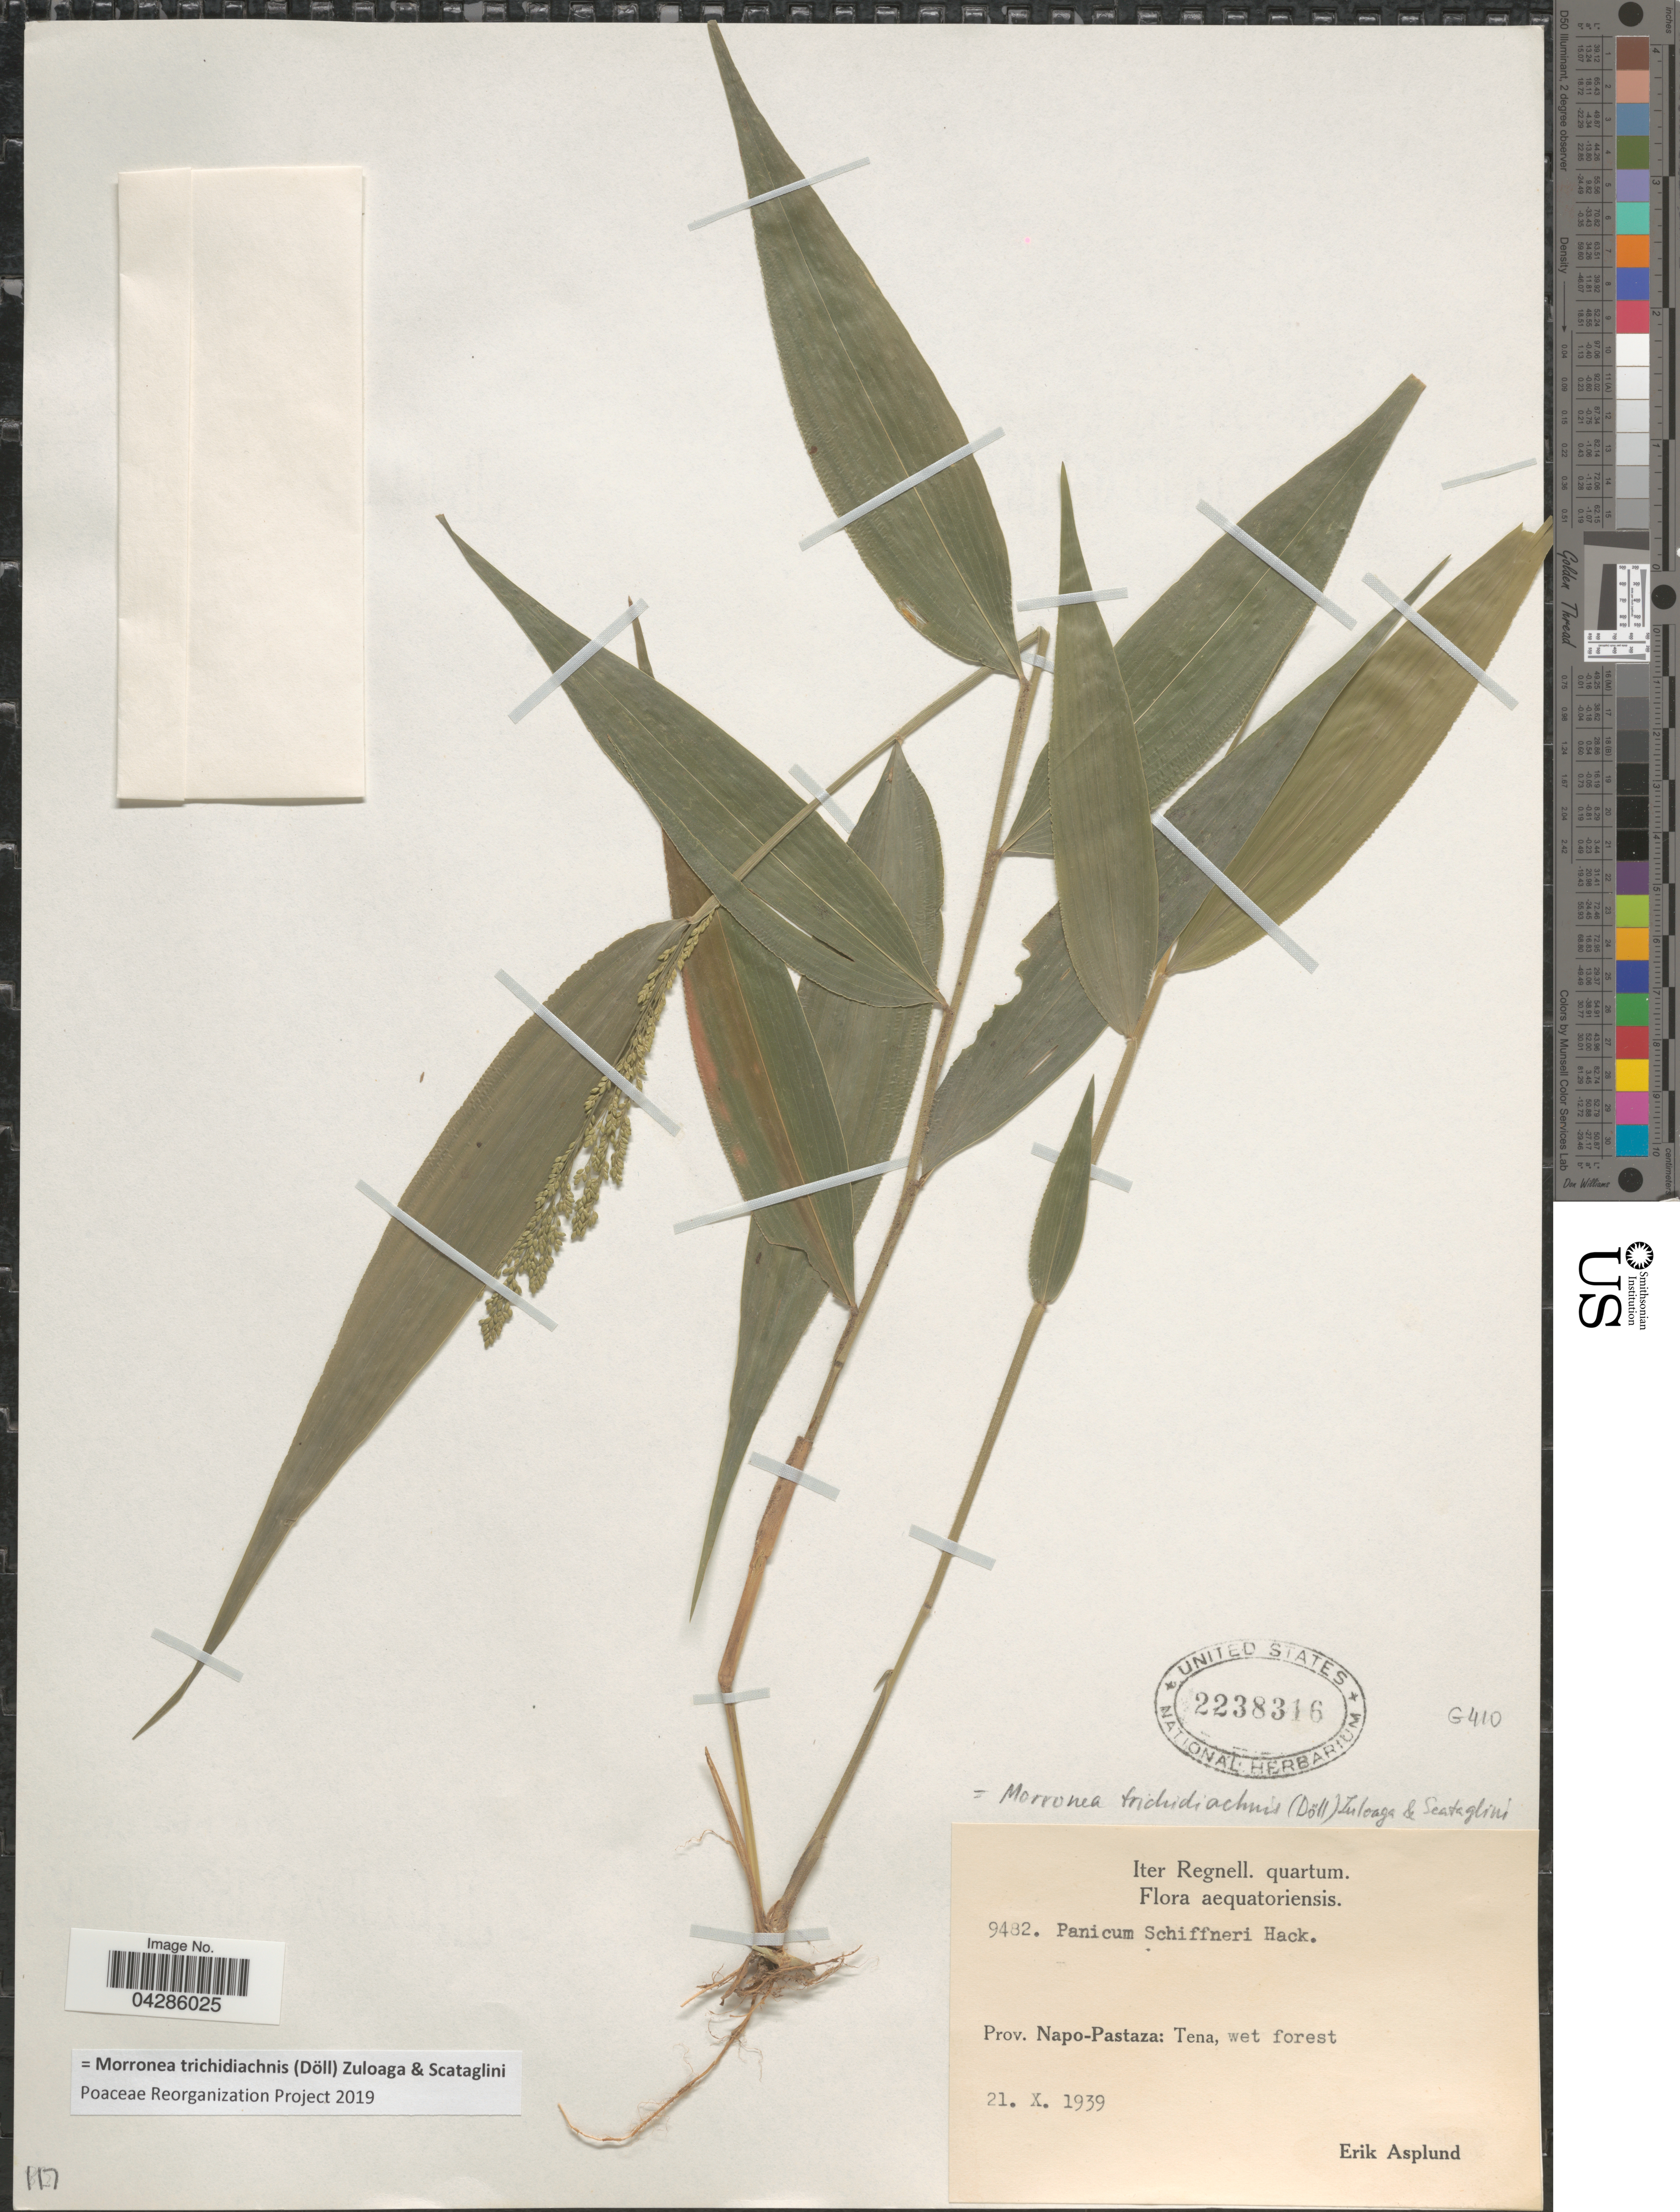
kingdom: Plantae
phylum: Tracheophyta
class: Liliopsida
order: Poales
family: Poaceae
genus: Morronea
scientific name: Morronea trichidiachnis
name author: (Döll) Zuloaga & Scataglini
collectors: E. Asplund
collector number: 9482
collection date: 1939-10-21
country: Ecuador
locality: Iter Regnell. quartum. Prov. Napo-Pastaza: Tena, wet forest.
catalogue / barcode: US 2238316